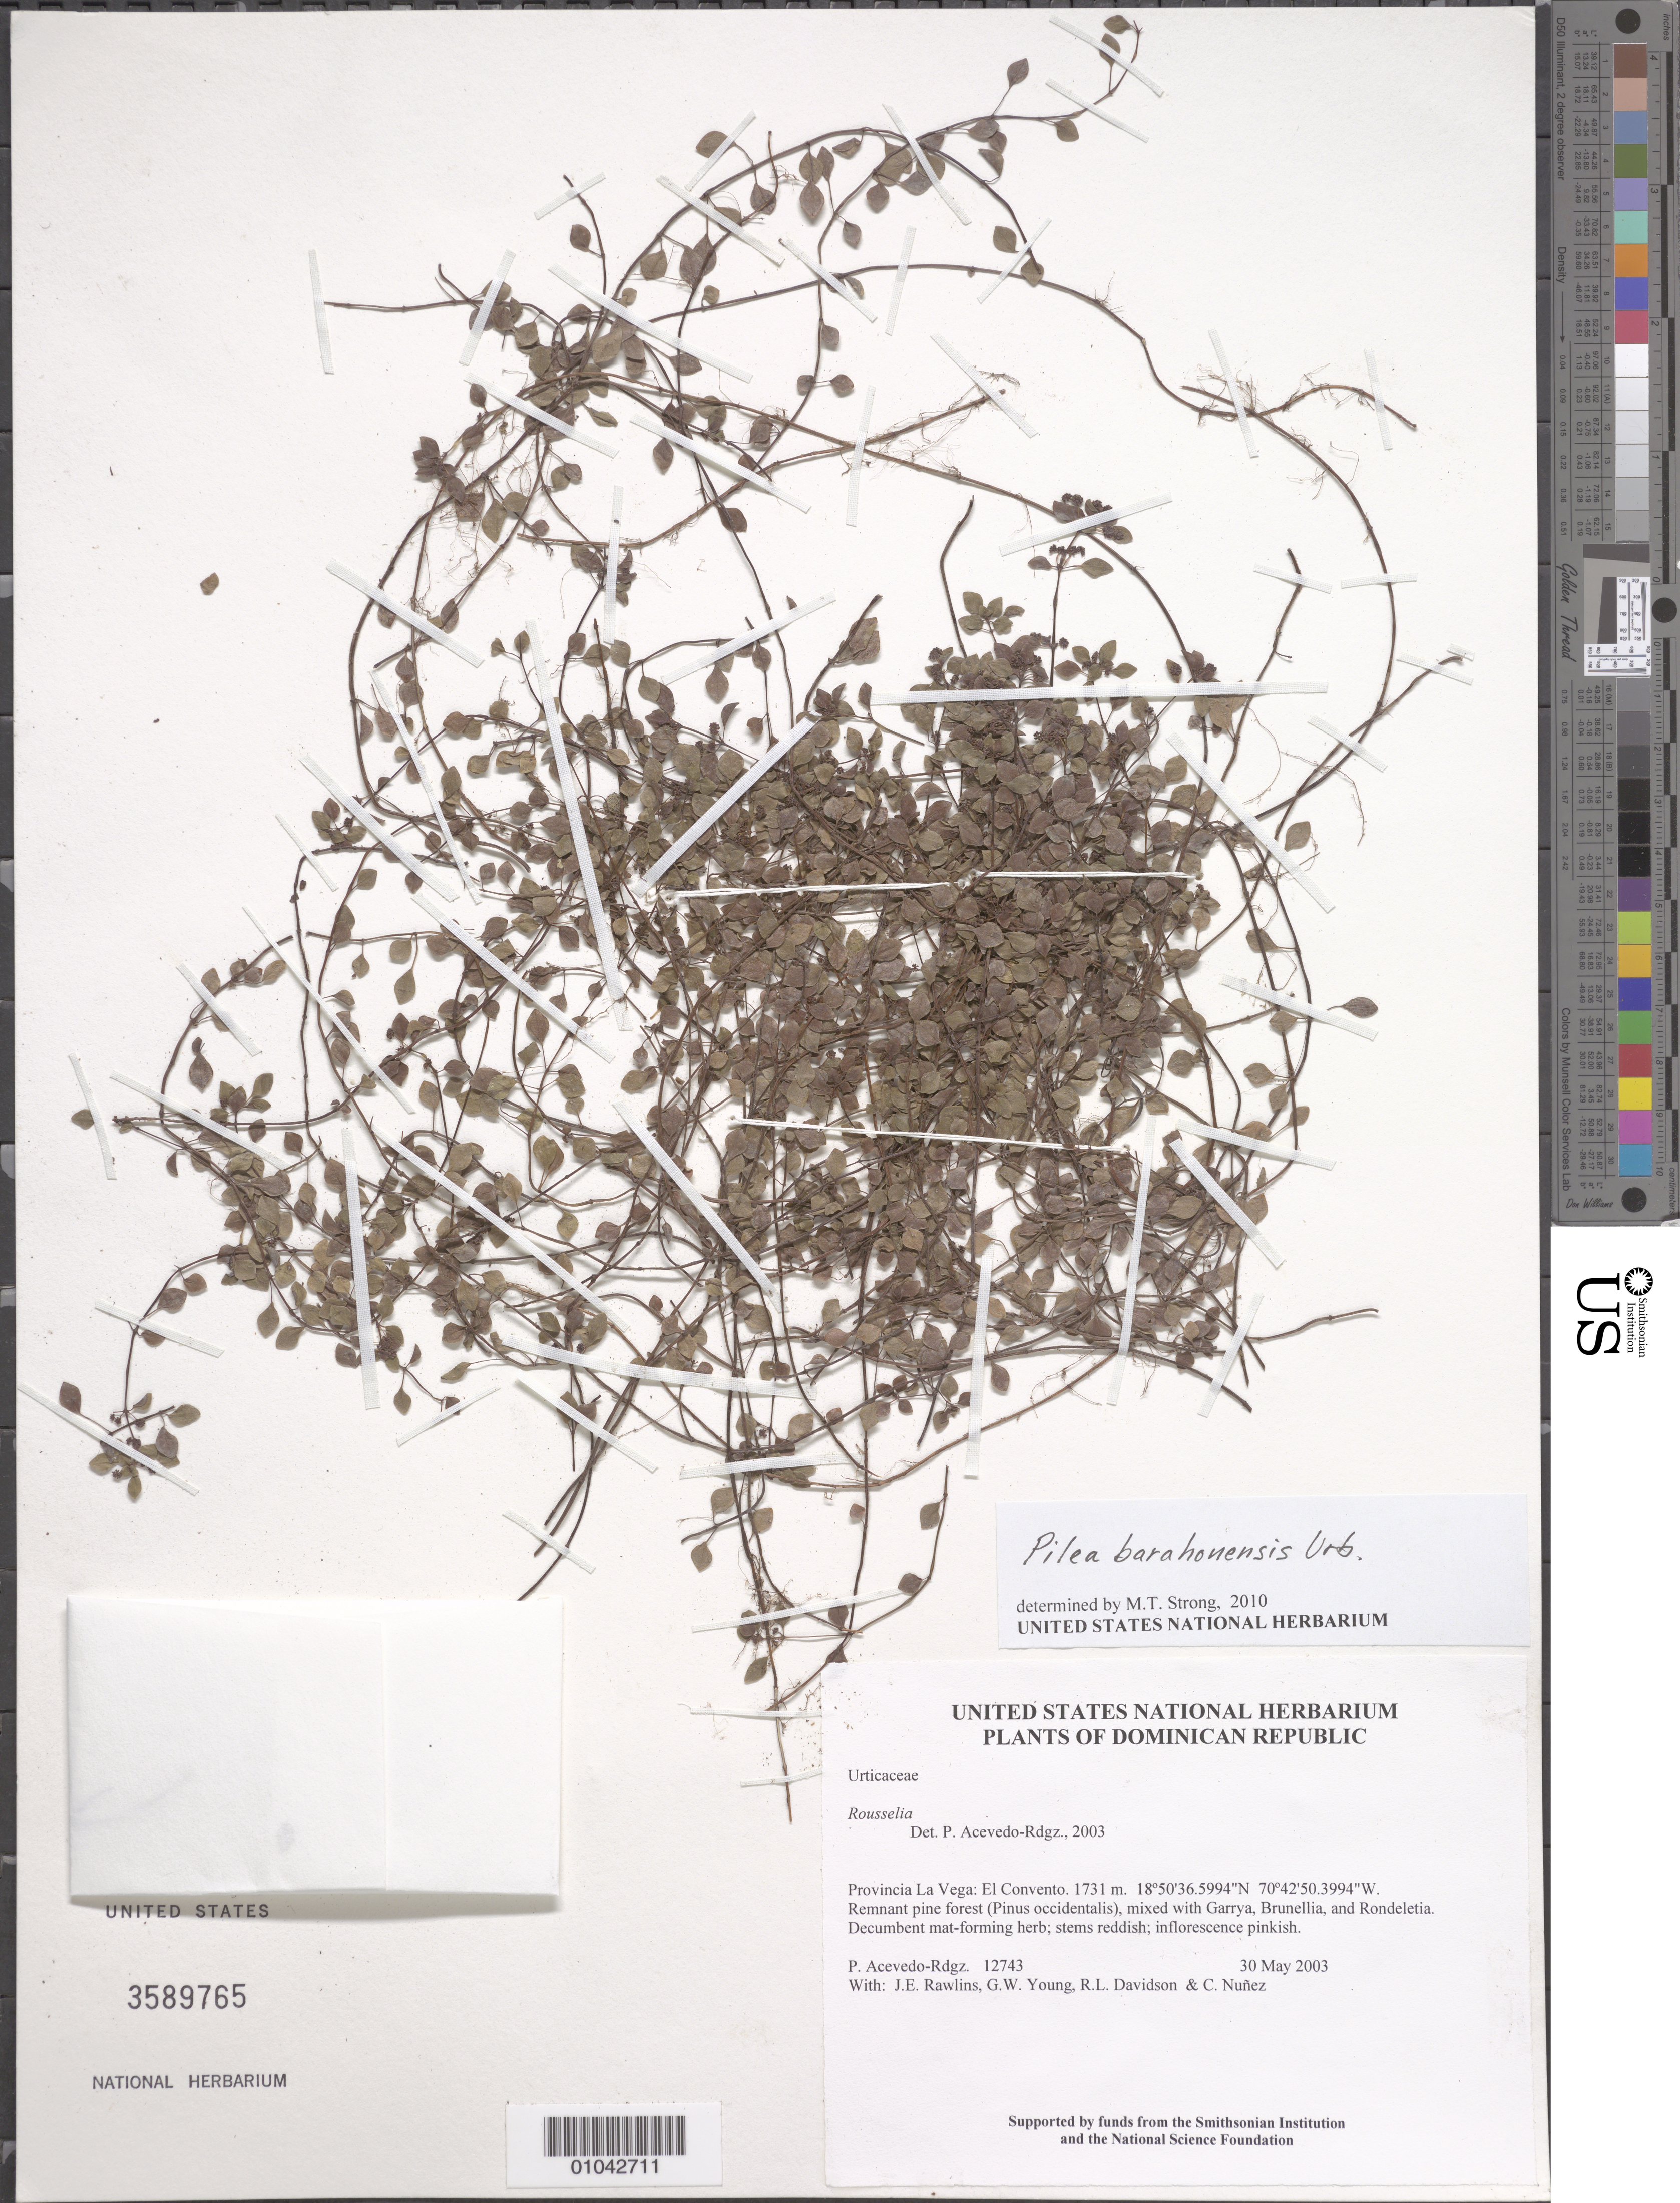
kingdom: Plantae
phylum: Tracheophyta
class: Magnoliopsida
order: Rosales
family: Urticaceae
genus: Pilea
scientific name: Pilea barahonensis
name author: Urb.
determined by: Strong, M. T., (US), Smithsonian Institution - National Museum of Natural History (UNITED STATES)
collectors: P. Acevedo-Rodr., J. Rawlins, G. Young, R. Davidson & C. Nunez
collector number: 12743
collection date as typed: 30 May 2003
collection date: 2003-05-30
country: Dominican Republic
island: Hispaniola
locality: Provincia La Vega: El Convento.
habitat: Remnant pine forest (Pinus occidentalis), mixed with Garrya, Brunellia, and Rondeletia.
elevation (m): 1731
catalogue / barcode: US 3589765